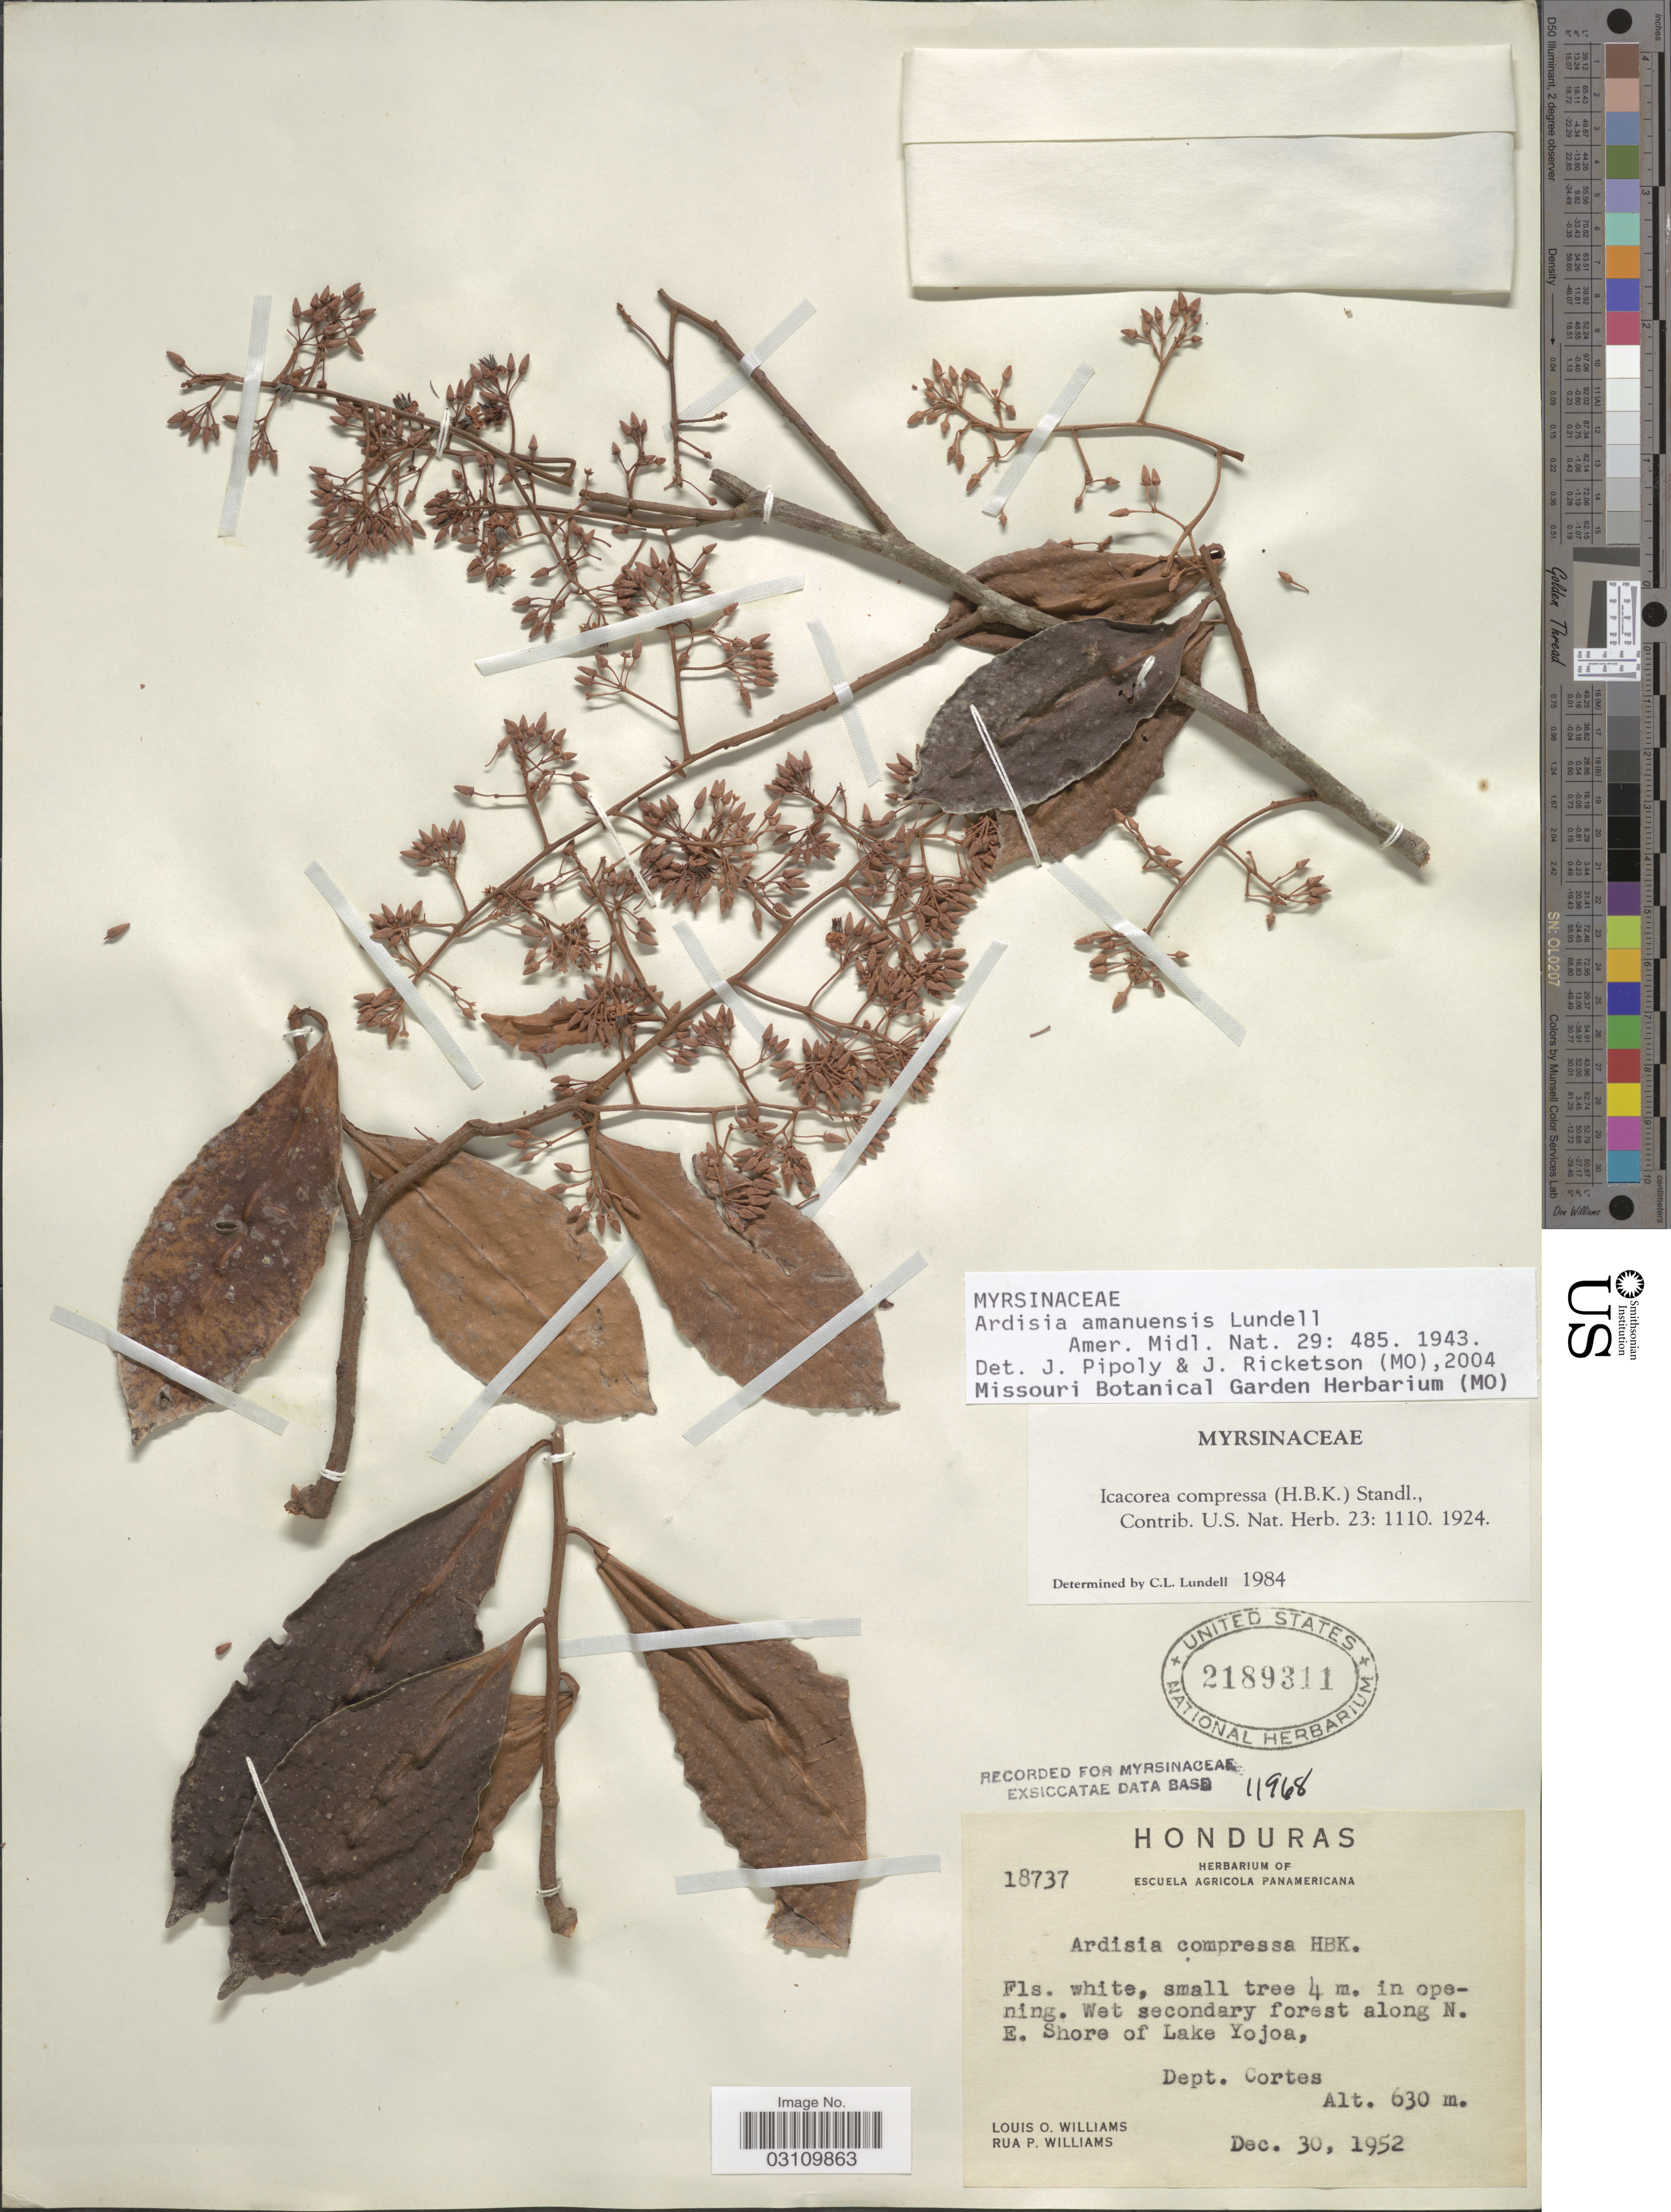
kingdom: Plantae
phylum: Tracheophyta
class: Magnoliopsida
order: Ericales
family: Primulaceae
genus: Ardisia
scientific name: Ardisia amanuensis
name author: Lundell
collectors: L. O. Williams & R. P. Williams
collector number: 18737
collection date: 1952-12-30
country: Honduras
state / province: Cortés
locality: Wet secondary forest along N. E. Shore of Lake Yojoa, Dept. Cortes.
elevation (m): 630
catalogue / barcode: US 2189311